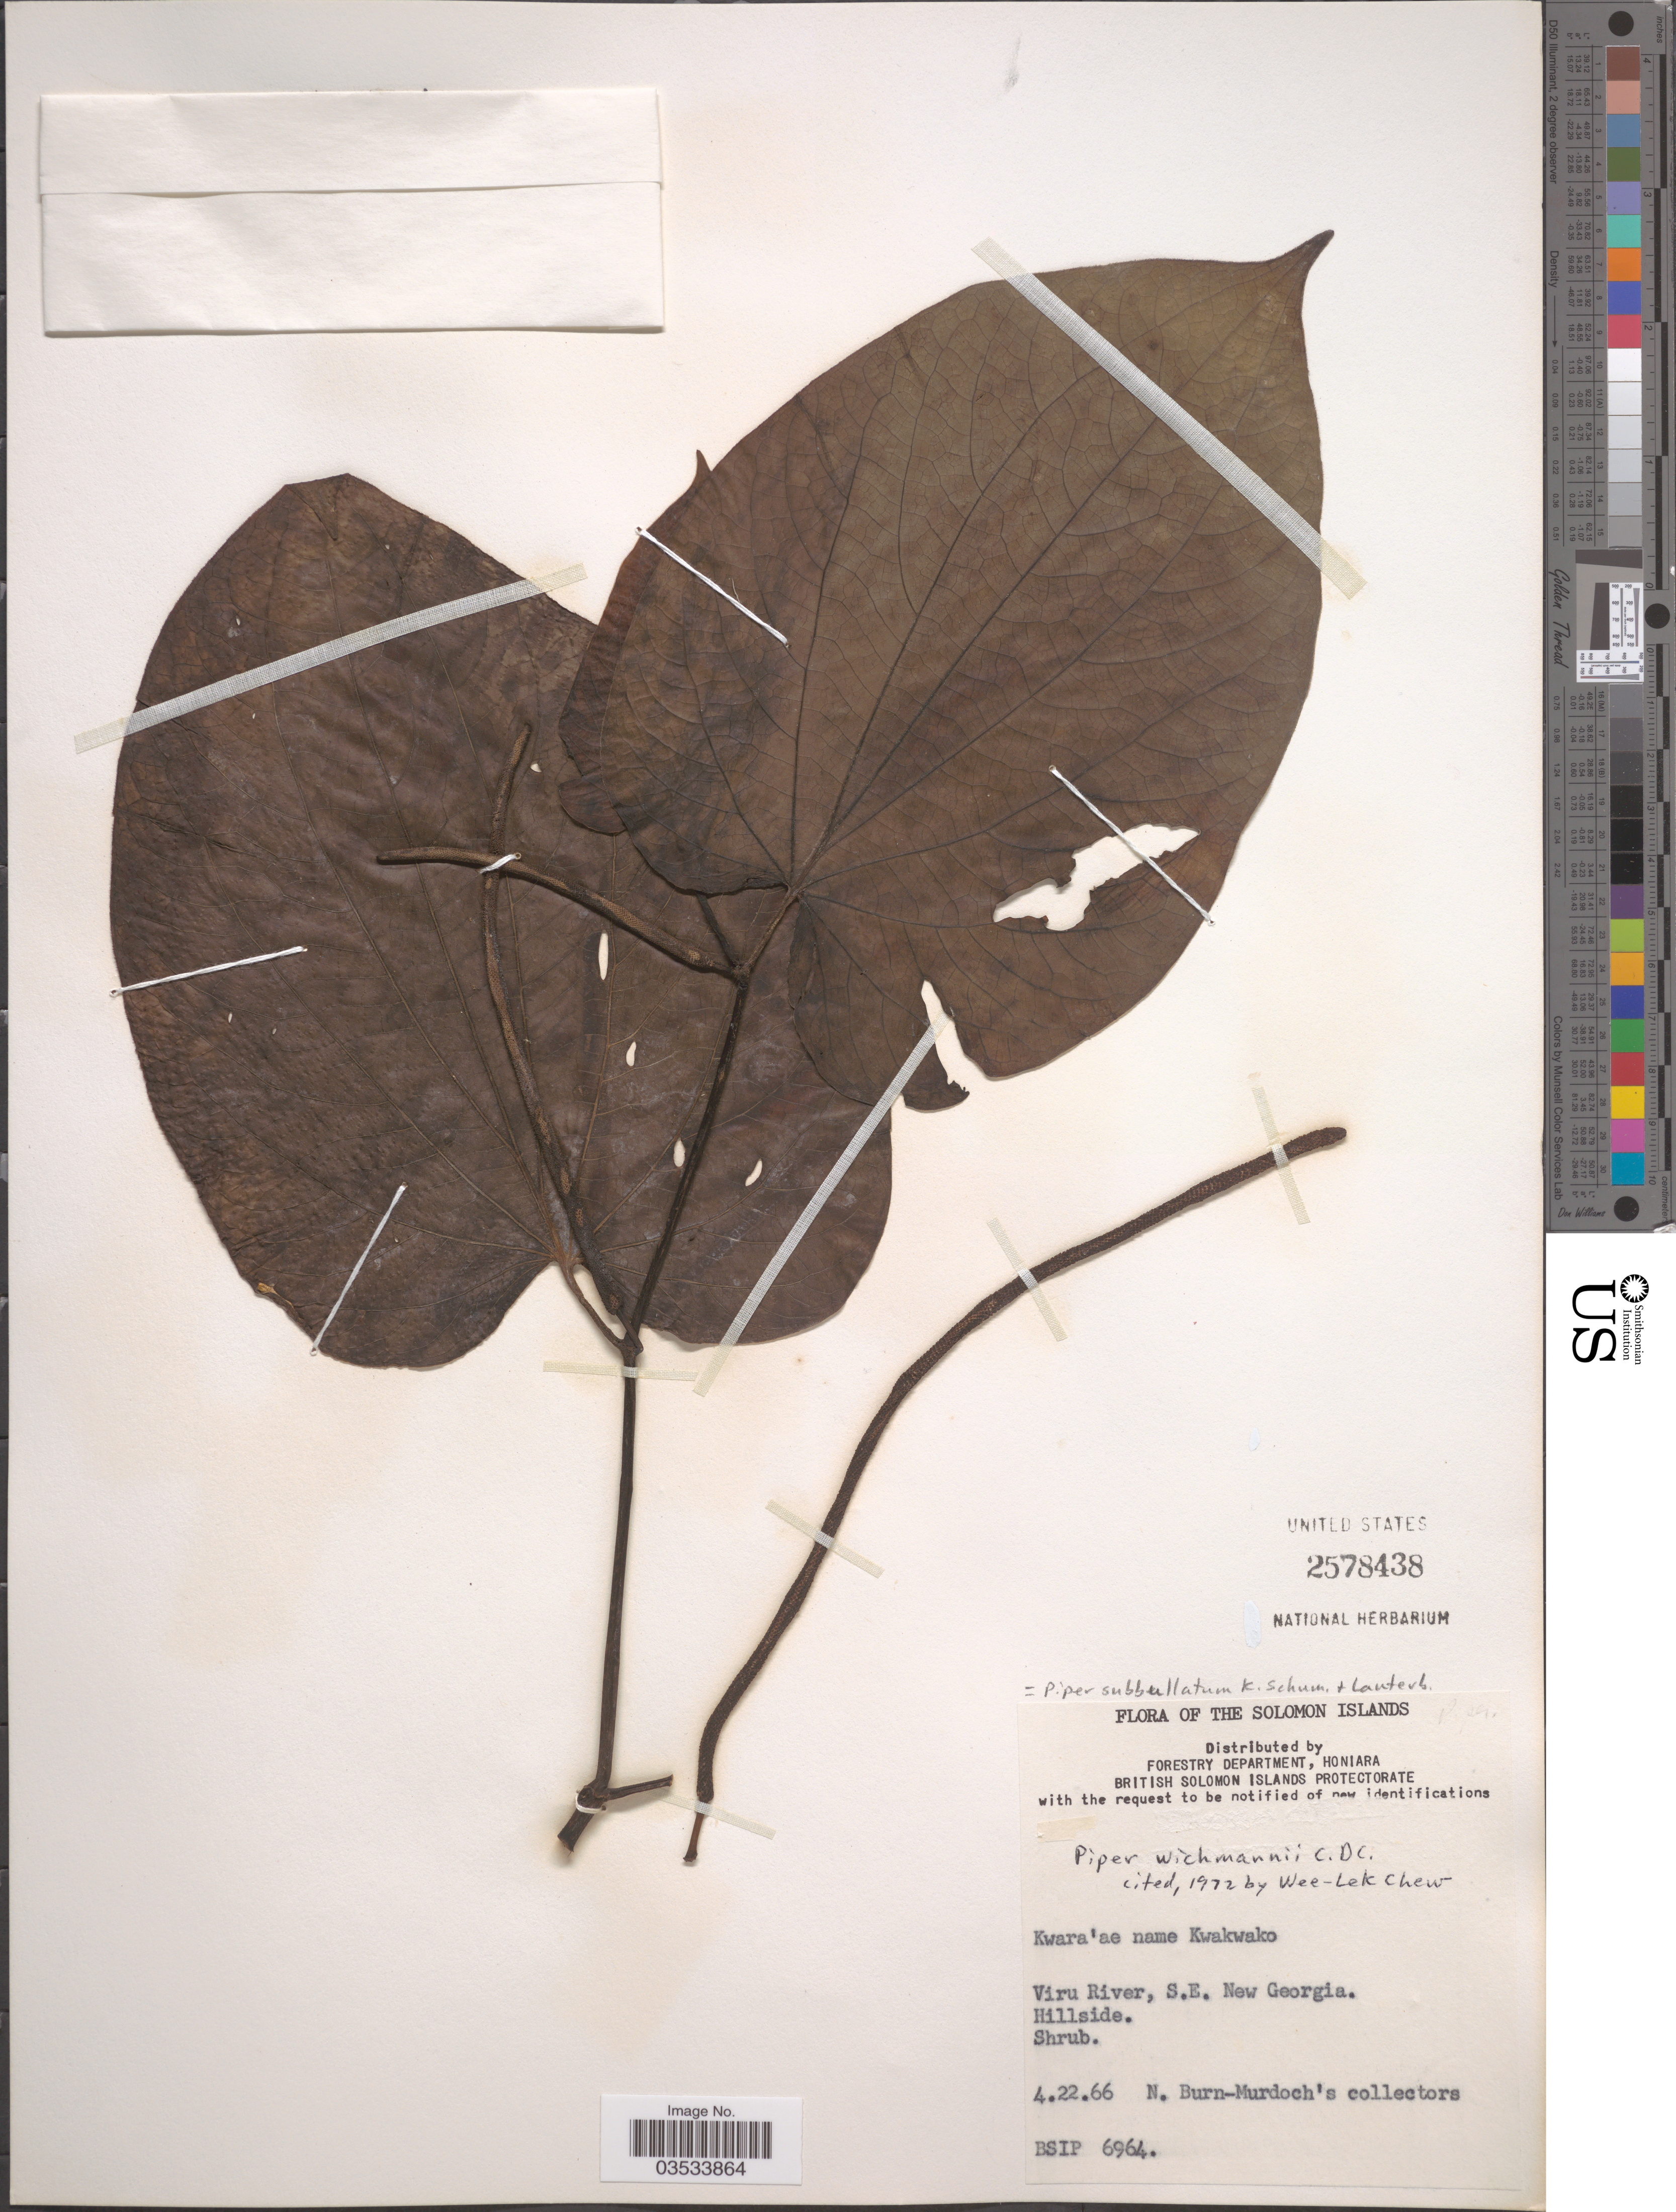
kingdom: Plantae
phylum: Tracheophyta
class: Magnoliopsida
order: Piperales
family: Piperaceae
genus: Piper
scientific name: Piper subbullatum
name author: K. Schum. & Lauterb.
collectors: N. Burn-Murdoch's collectors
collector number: BSIP 6964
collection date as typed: Transcribed d/m/y: 22/4/66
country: Solomon Islands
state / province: Solomon Islands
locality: Viru River, S. E. New Georgia. Hillside.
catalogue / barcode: US 2578438